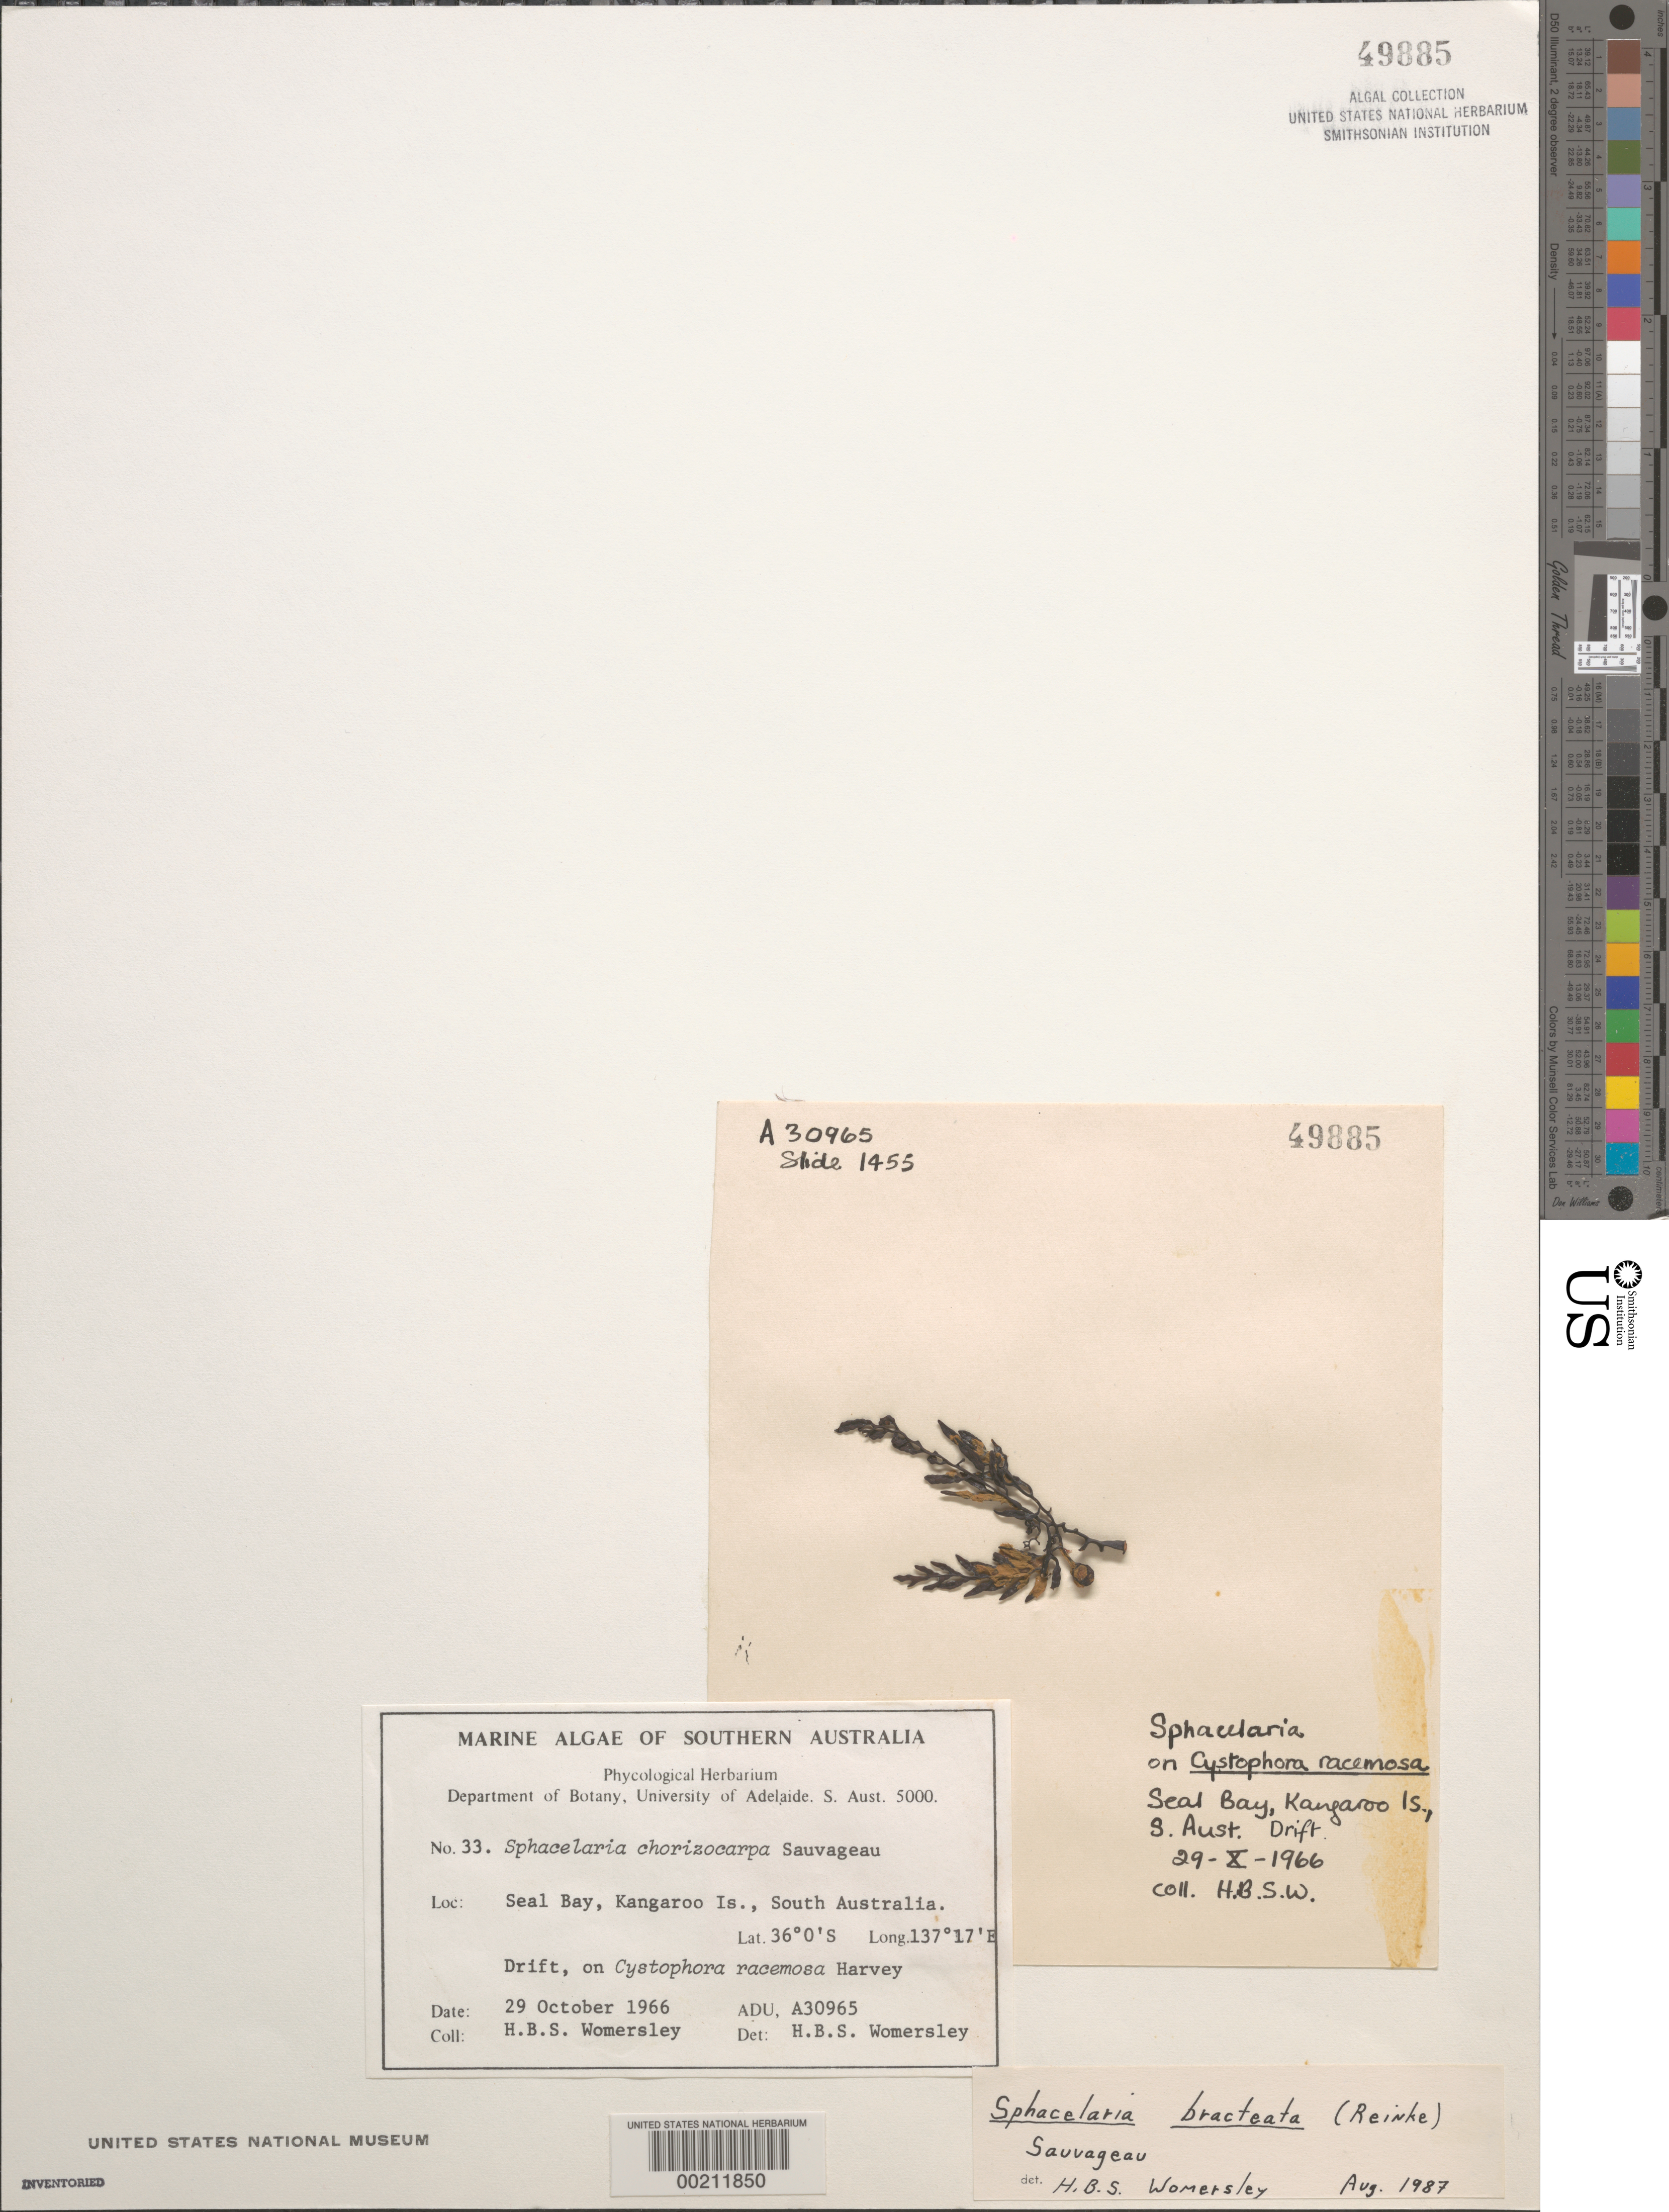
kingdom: Chromista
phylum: Ochrophyta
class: Phaeophyceae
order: Sphacelariales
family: Sphacelariaceae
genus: Herpodiscus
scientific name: Herpodiscus bracteatus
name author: (Reinke) Draisma et al.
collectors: H. B. S. Womersley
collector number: ADU A30965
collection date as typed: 29 Oct 1966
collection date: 1966-10-29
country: Australia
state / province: South Australia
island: Kangaroo Island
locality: Seal Bay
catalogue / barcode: US 49885